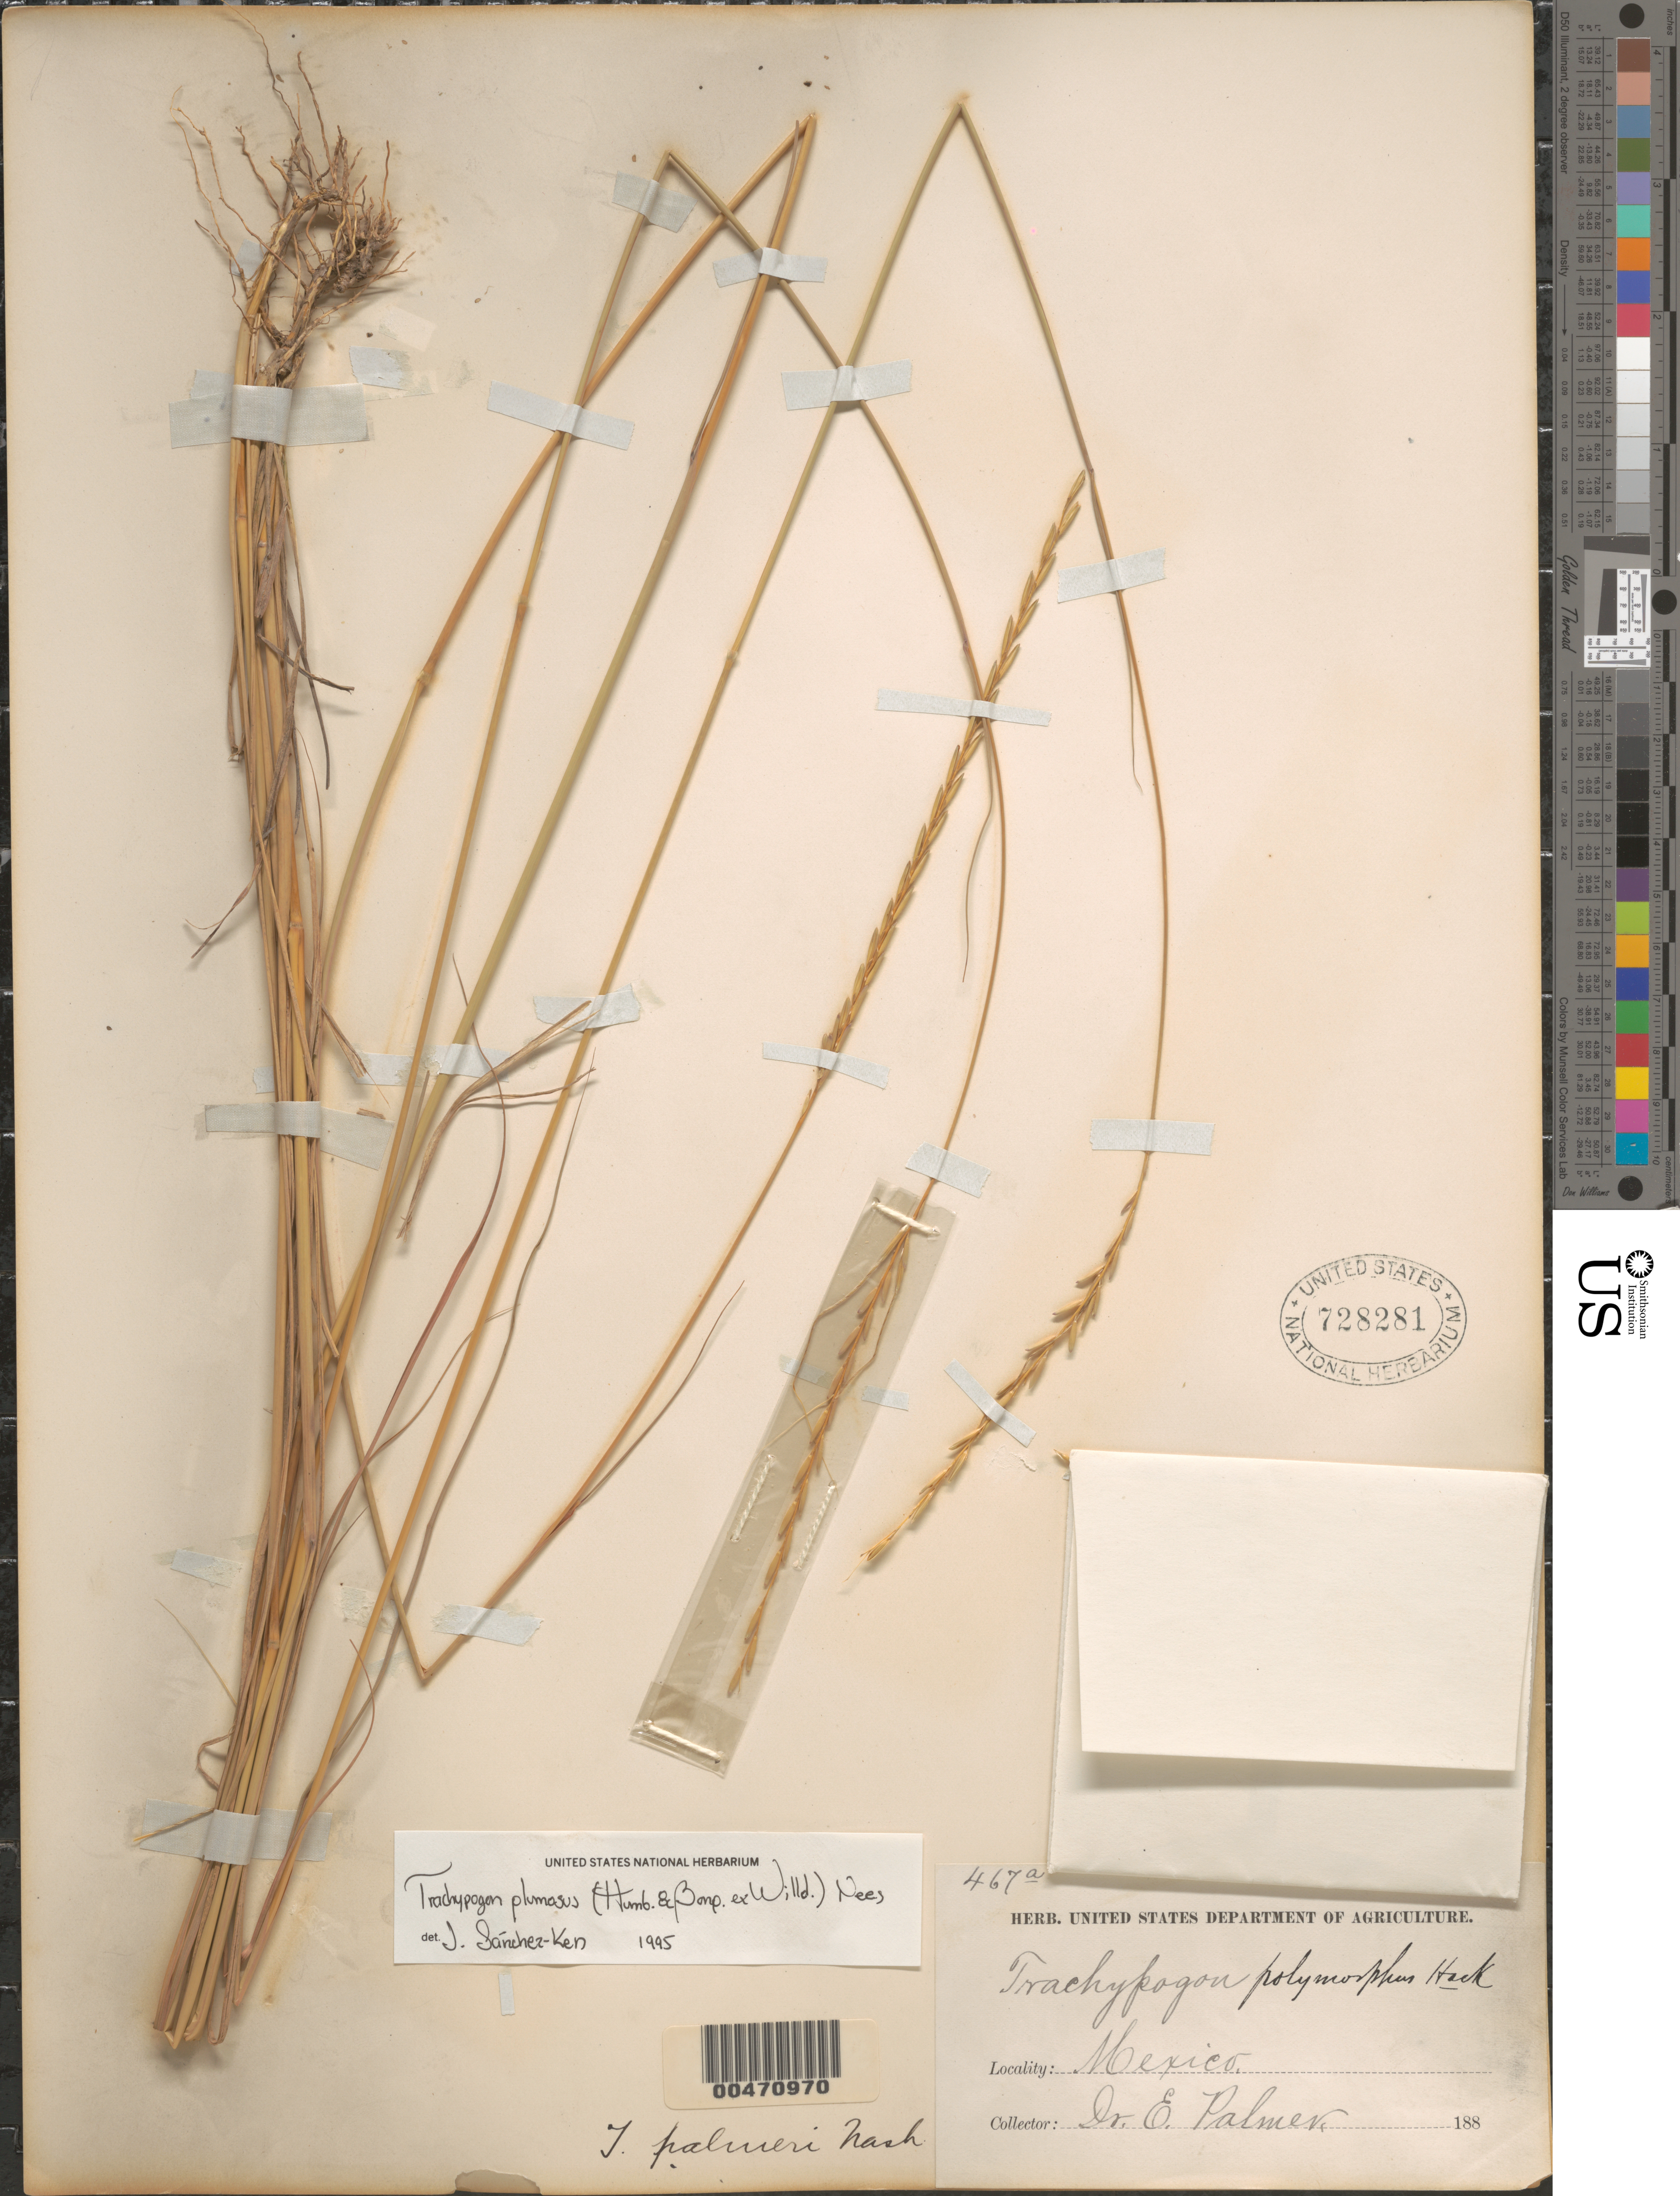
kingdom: Plantae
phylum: Tracheophyta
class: Liliopsida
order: Poales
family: Poaceae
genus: Trachypogon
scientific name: Trachypogon plumosus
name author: (Humb. & Bonpl.) Nees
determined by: Sánchez-Ken, J. G.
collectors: E. Palmer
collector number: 467a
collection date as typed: Jun 1886 to Oct 1886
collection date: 1886-06/1886-10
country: Mexico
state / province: Jalisco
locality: Rio Blanco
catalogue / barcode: US 728281